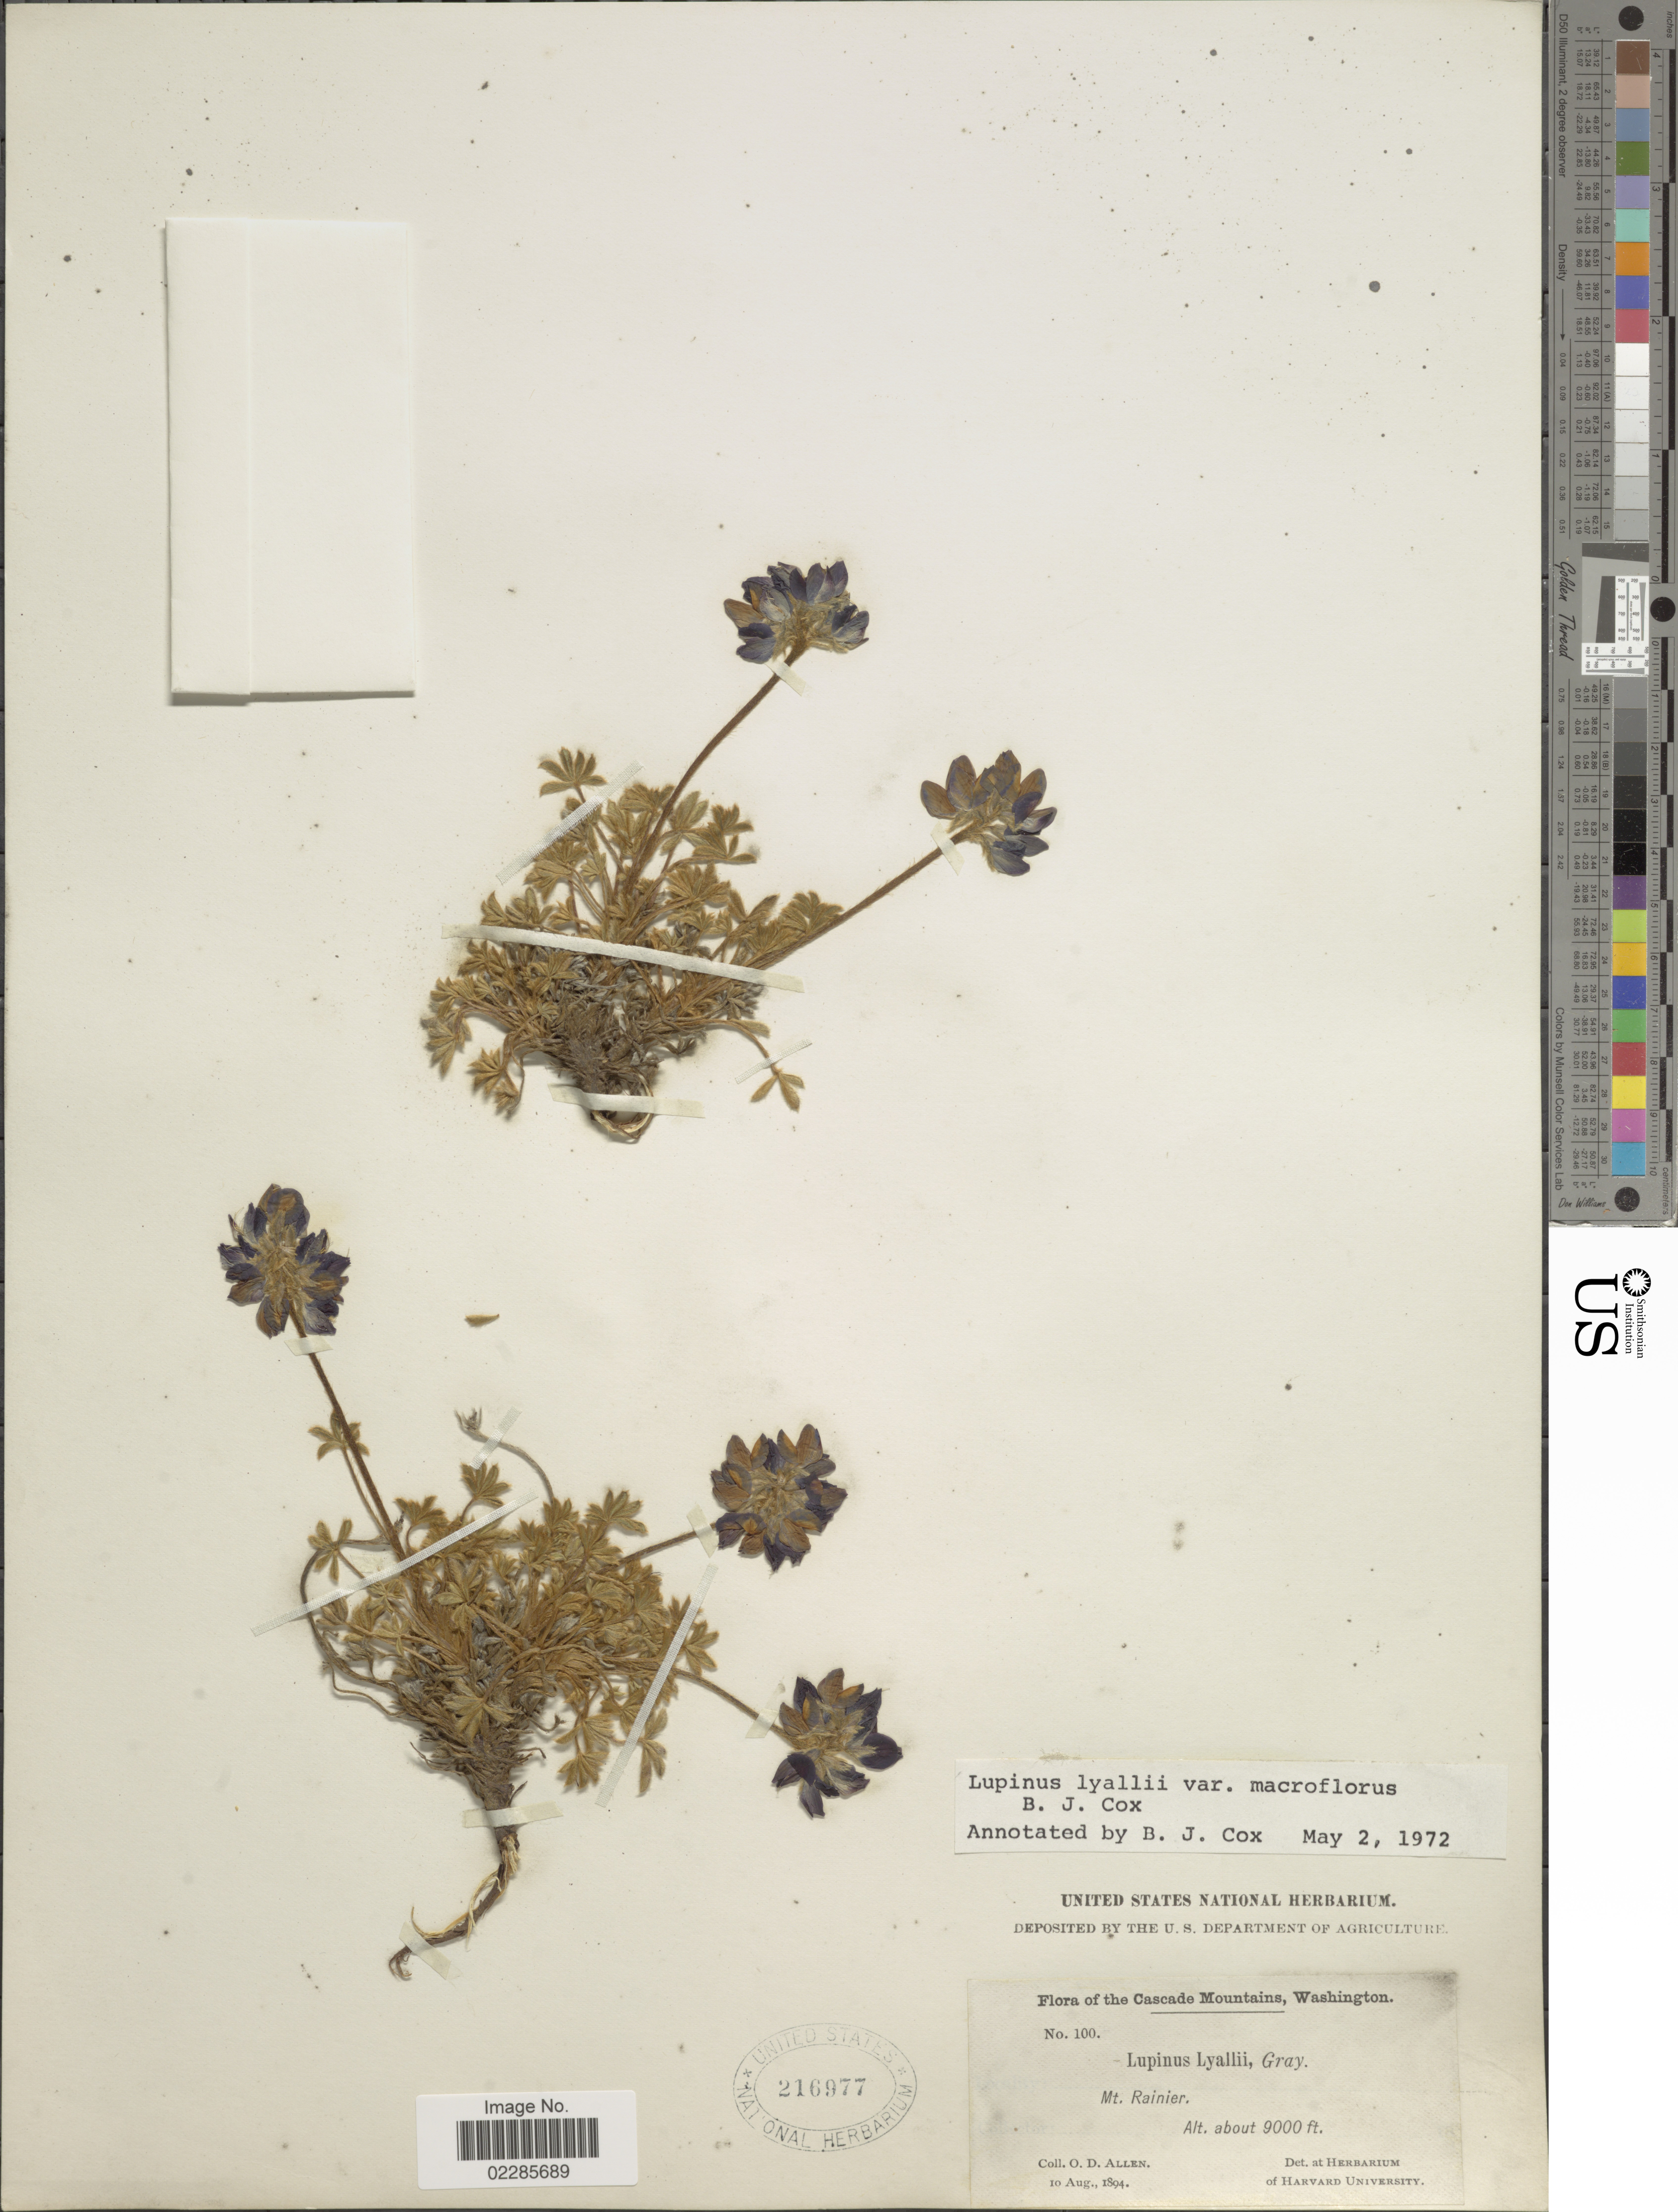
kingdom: Plantae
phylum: Tracheophyta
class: Magnoliopsida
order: Fabales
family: Fabaceae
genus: Lupinus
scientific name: Lupinus lyallii var. macroflorus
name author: B.J. Cox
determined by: Cox, B. J.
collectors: O. D. Allen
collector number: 100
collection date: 1894-08-10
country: United States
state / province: Washington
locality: The Cascade Mountains, Mt. Rainier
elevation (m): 2743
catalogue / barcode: US 216977